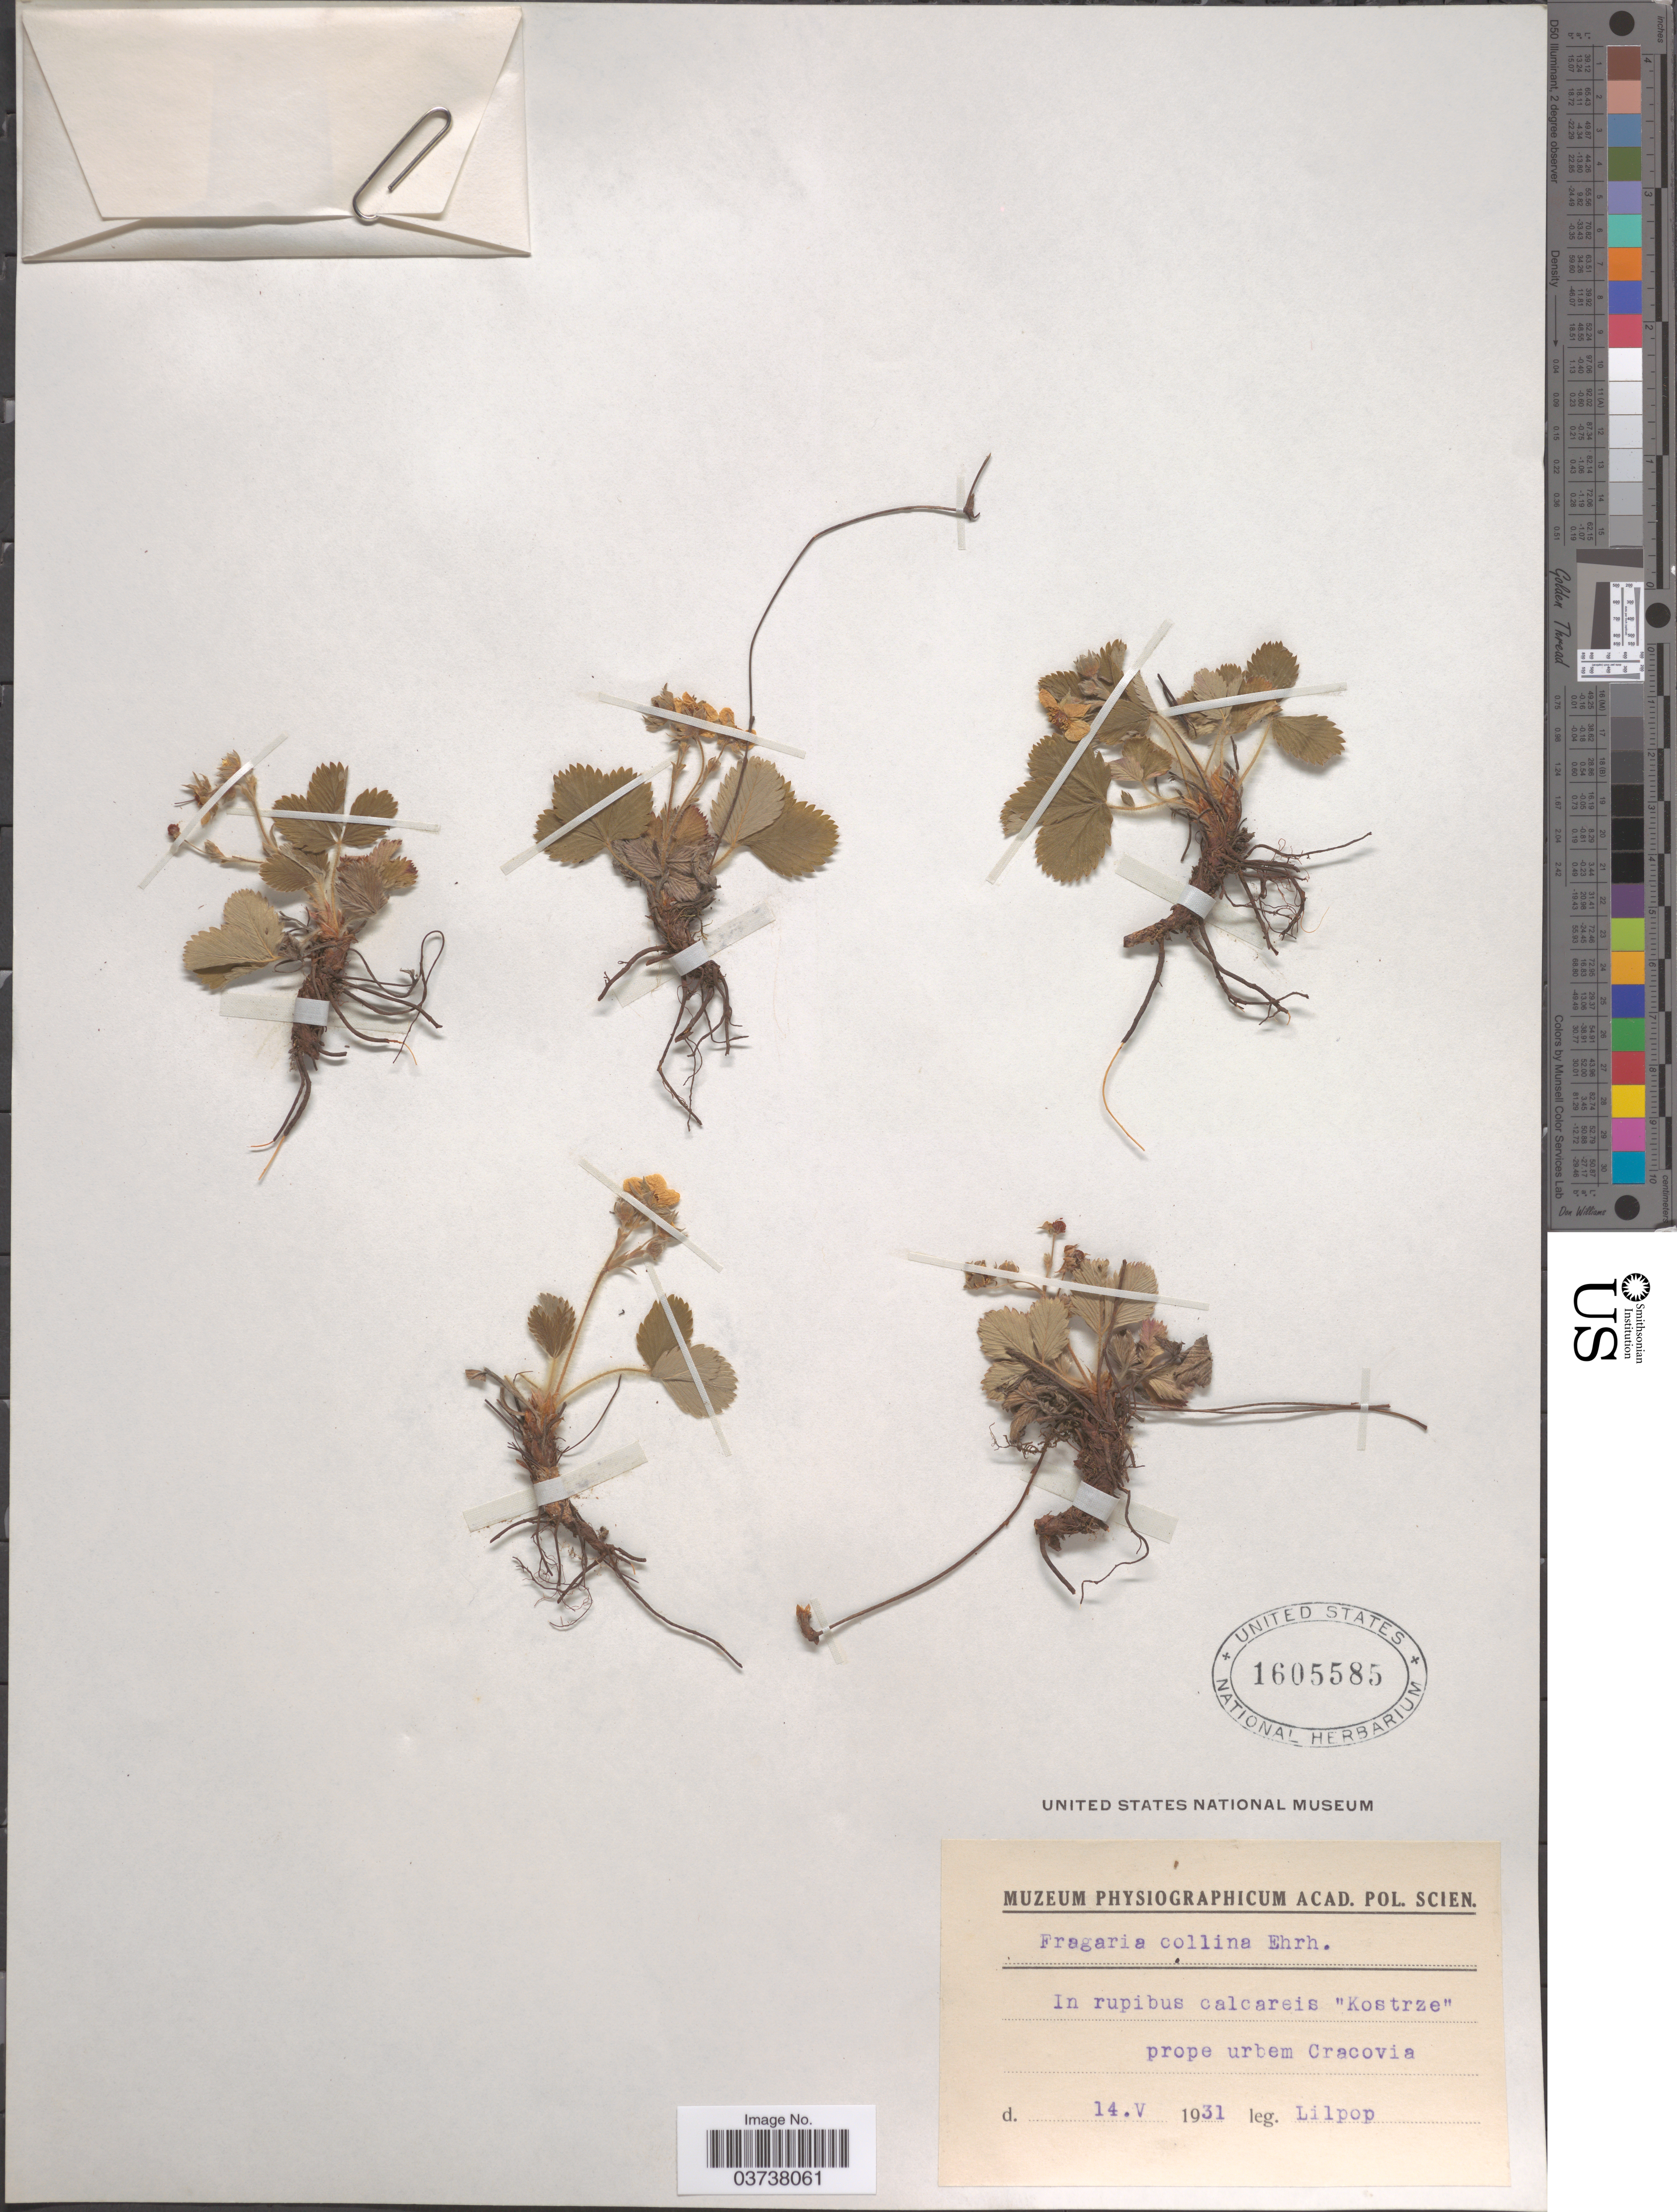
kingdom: Plantae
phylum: Tracheophyta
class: Magnoliopsida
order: Rosales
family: Rosaceae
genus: Fragaria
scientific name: Fragaria collina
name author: Ehrh.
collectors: J. Lilpop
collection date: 1931-05-14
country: Poland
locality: In rupibus calcareis 'Kostrze' prope urbem Cracovia.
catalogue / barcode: US 1605585